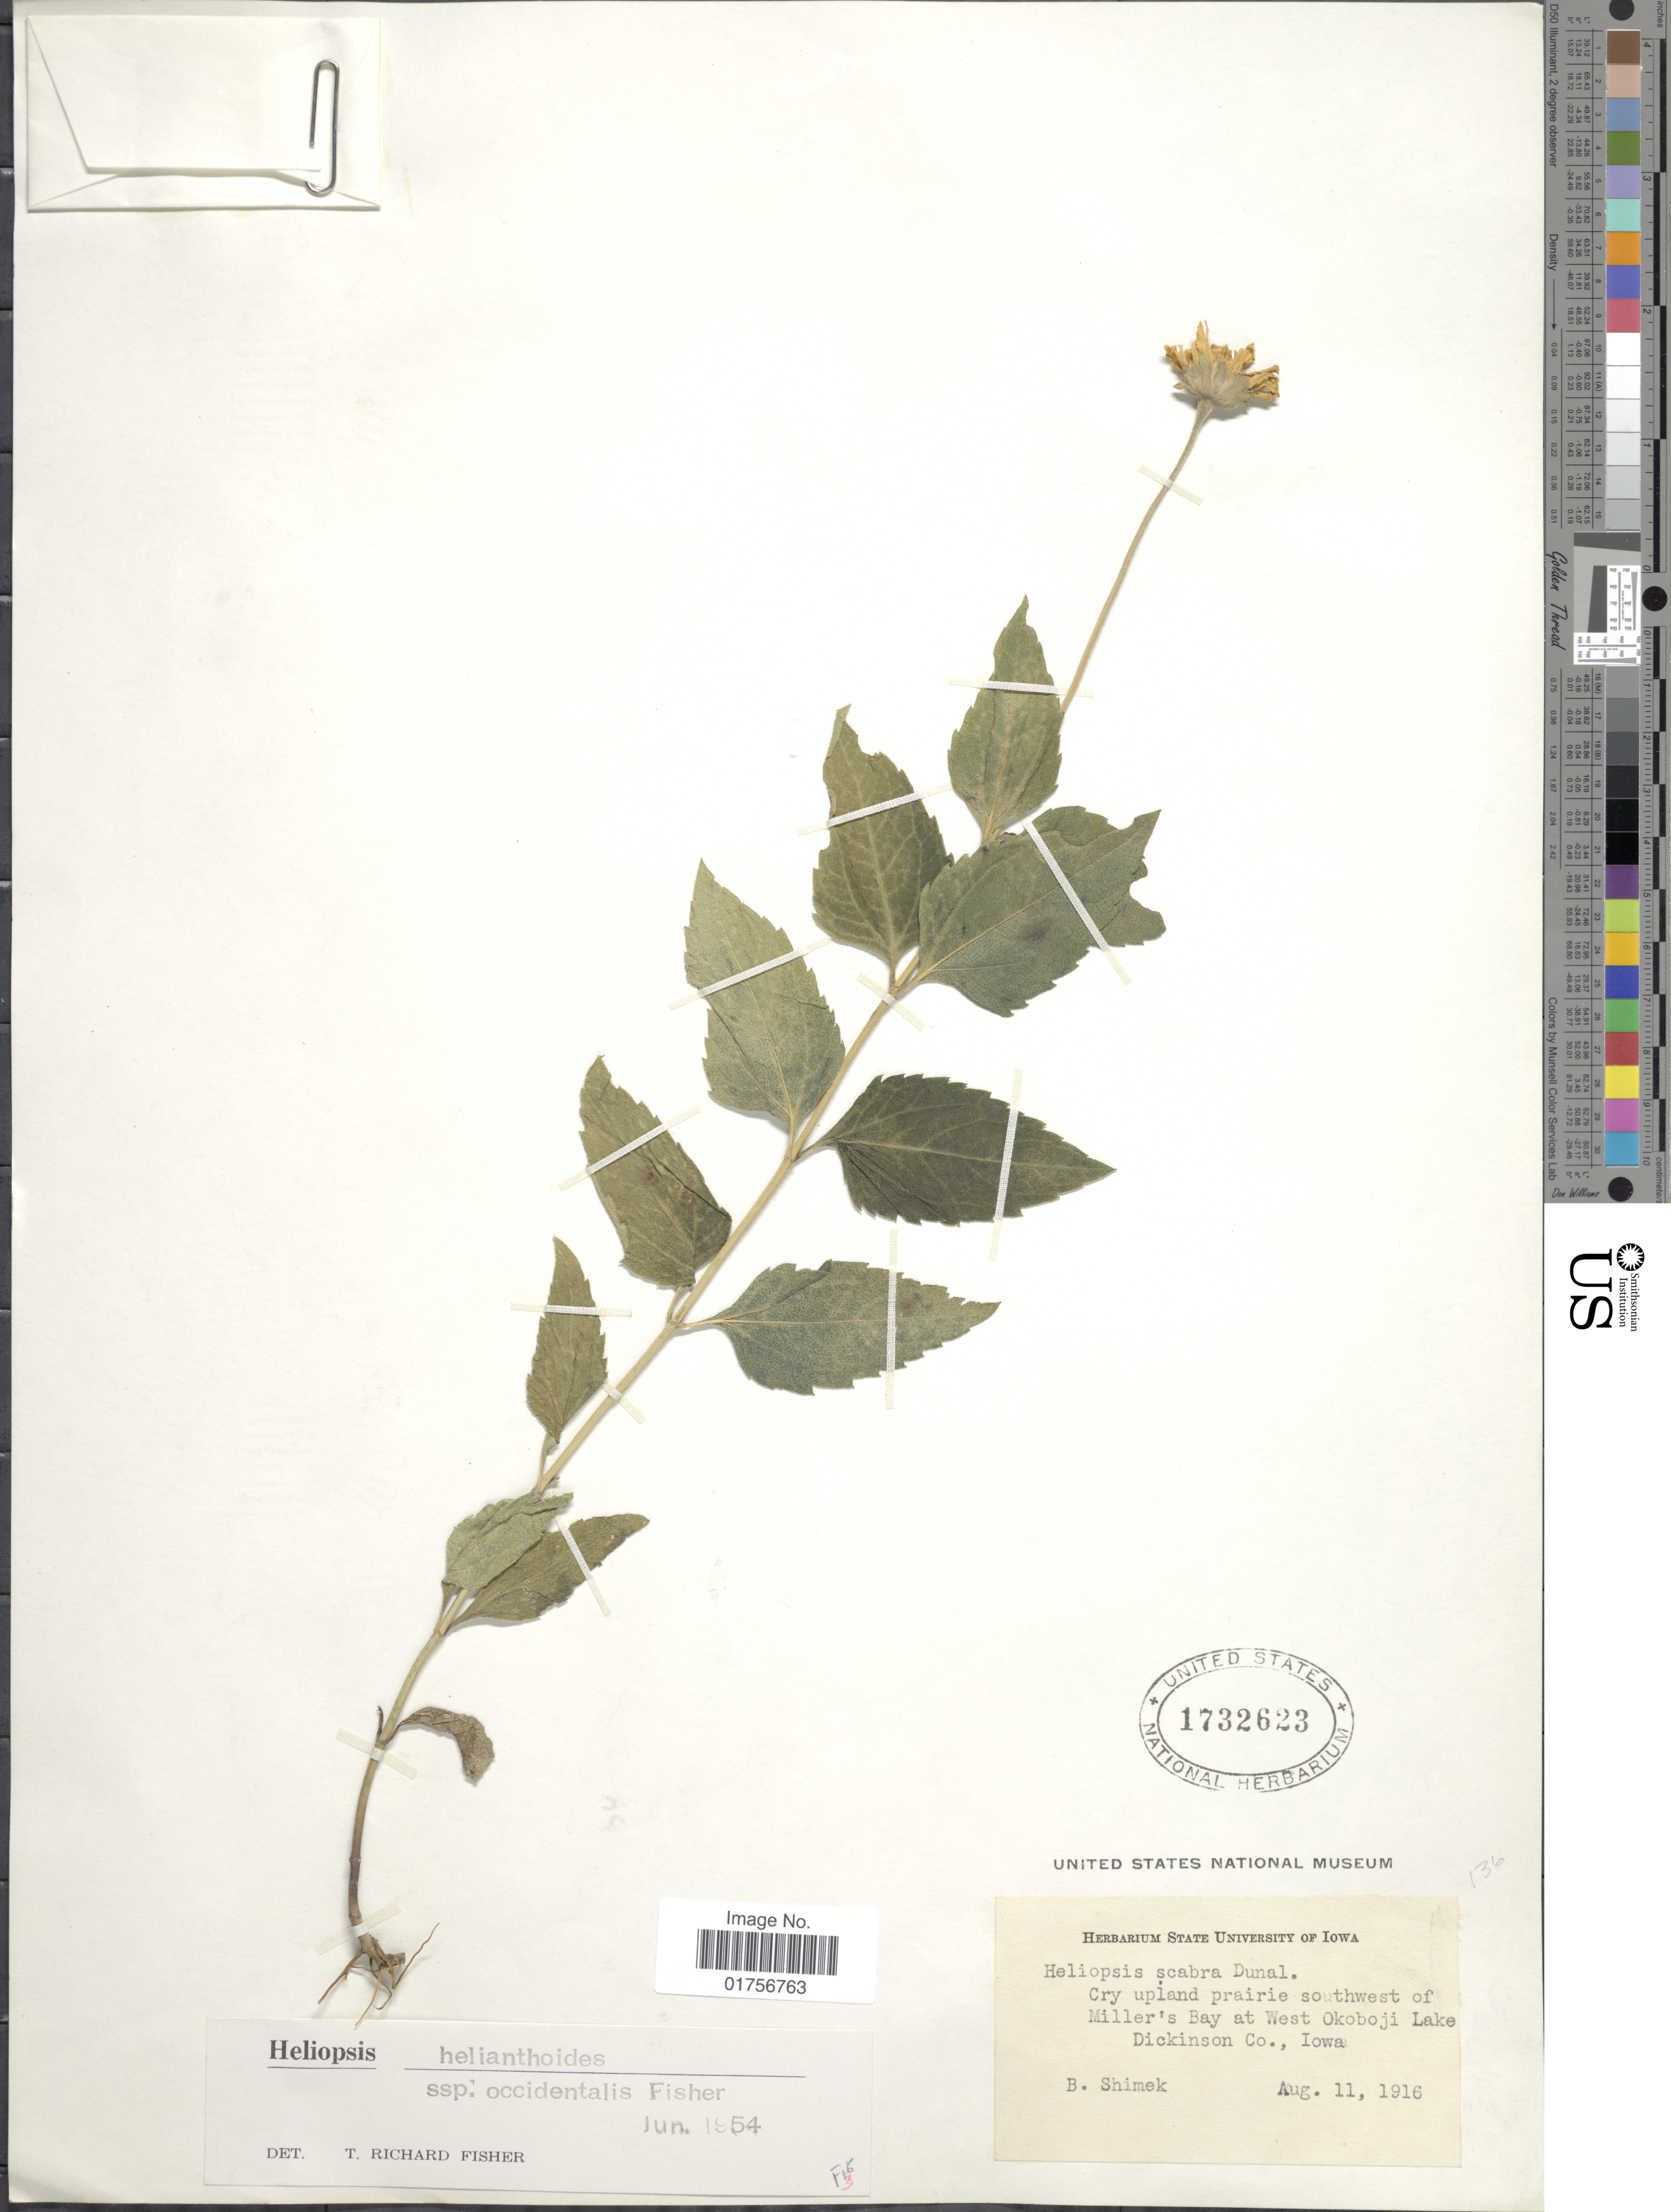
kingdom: Plantae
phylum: Tracheophyta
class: Magnoliopsida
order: Asterales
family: Asteraceae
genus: Heliopsis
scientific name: Heliopsis helianthoides subsp. occidentalis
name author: T.R. Fisher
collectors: B. Shimek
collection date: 1916-08-11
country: United States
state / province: Iowa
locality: Cry upland prairie southwest of Miller's Bay at West Okoboji Lake Dickinsonl Co., Iowa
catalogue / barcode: US 1732623